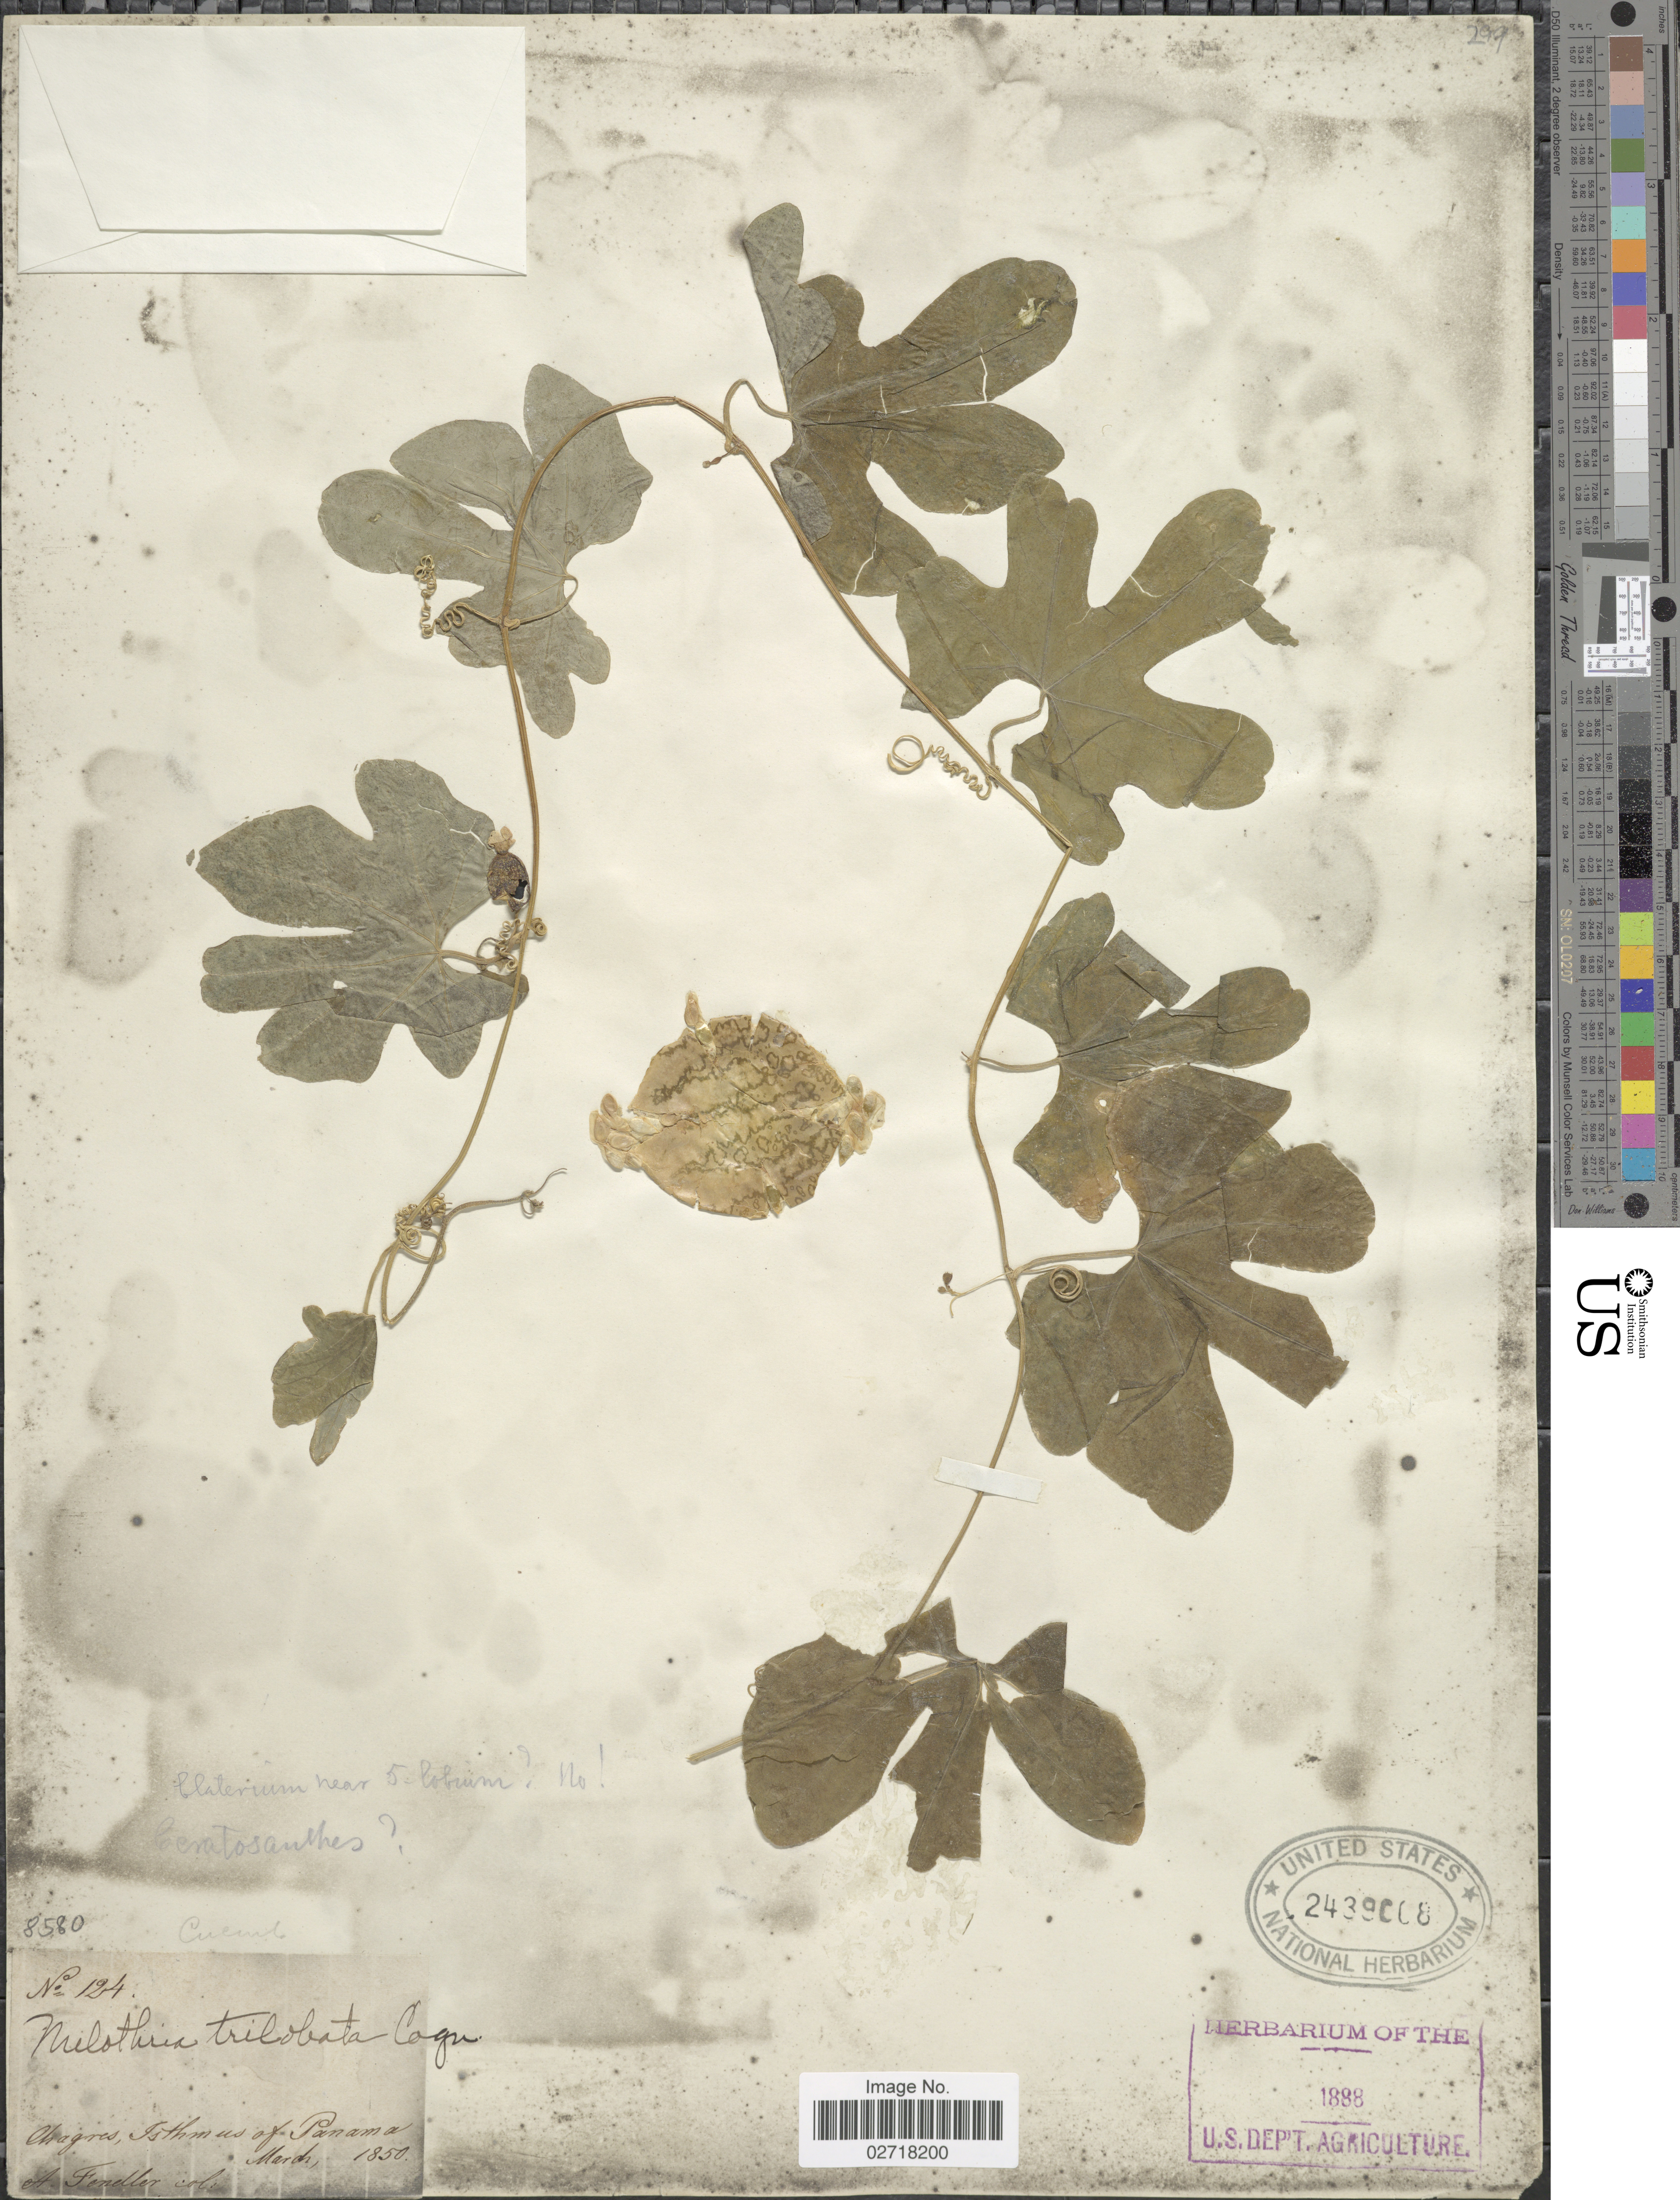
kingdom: Plantae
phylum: Tracheophyta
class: Magnoliopsida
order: Cucurbitales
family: Cucurbitaceae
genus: Melothria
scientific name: Melothria trilobata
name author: Cogn.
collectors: A. Fendler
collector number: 124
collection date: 1850-03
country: Panama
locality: Chagres, Isthmus of Panama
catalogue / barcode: US 2439008